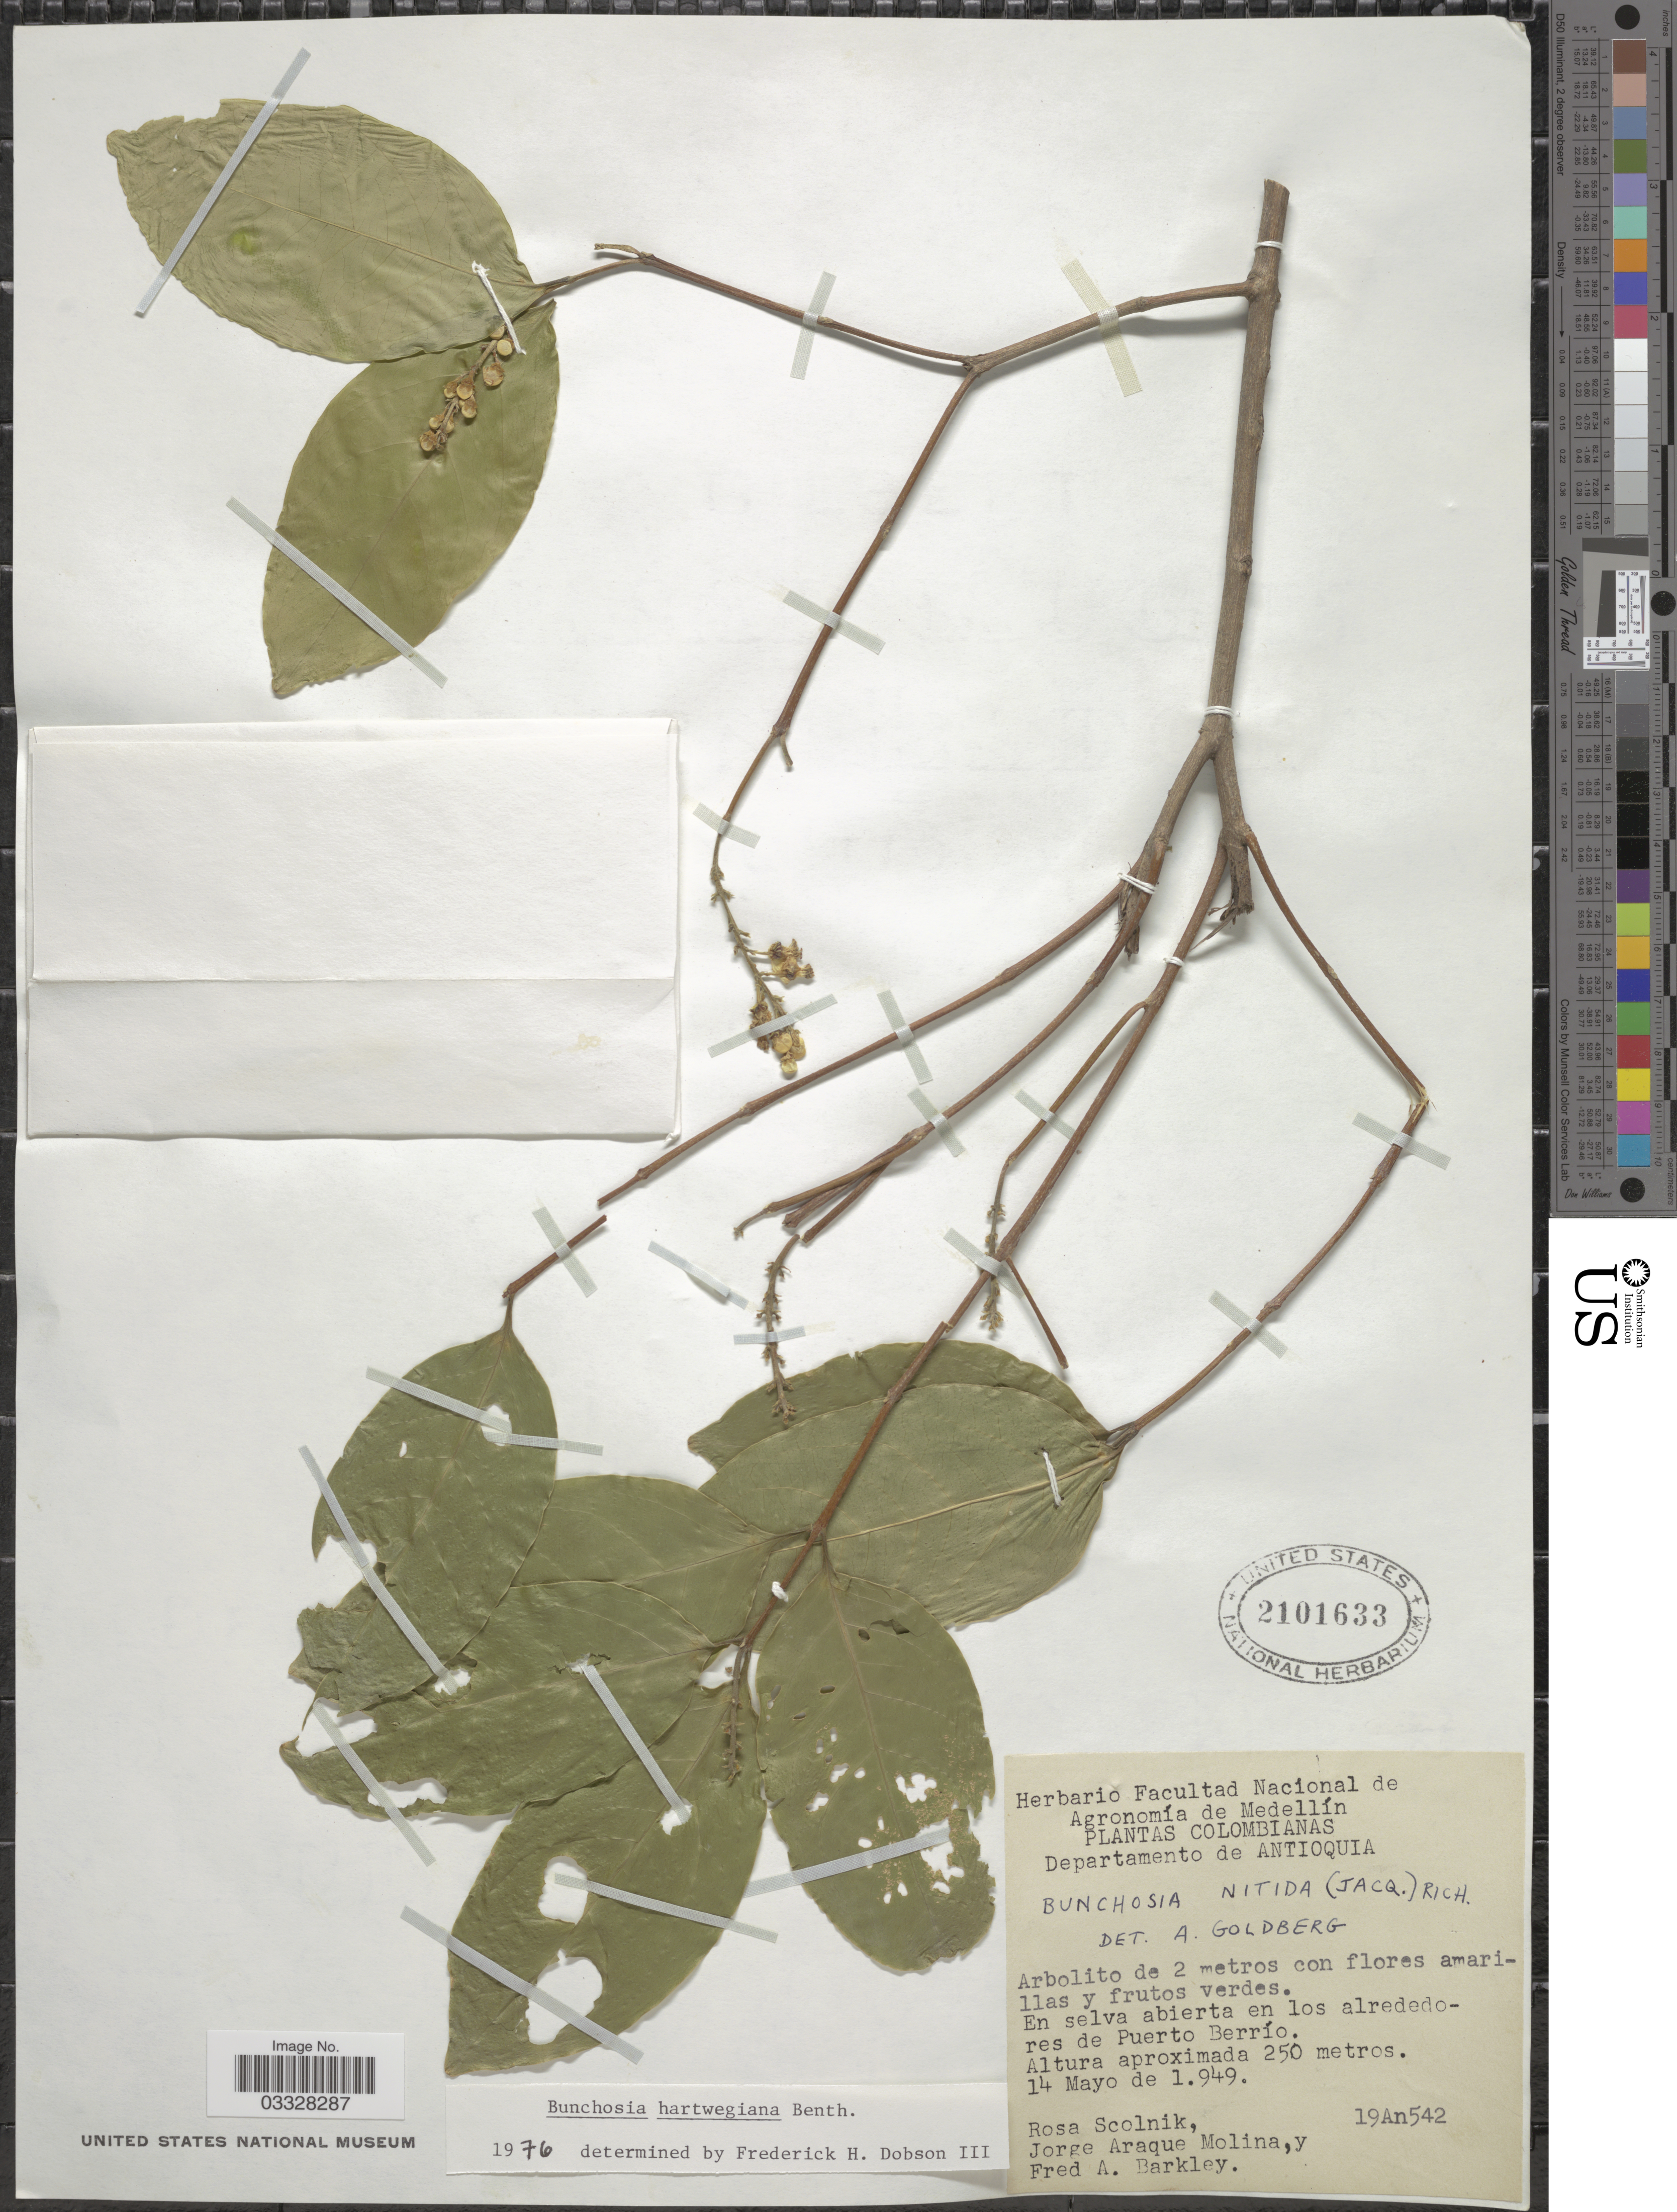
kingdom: Plantae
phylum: Tracheophyta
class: Magnoliopsida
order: Malpighiales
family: Malpighiaceae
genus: Bunchosia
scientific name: Bunchosia hartwegiana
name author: Benth.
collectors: R. Scolnik, J. Araque Molina & F. A. Barkley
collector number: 19An542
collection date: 1949-05-14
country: Colombia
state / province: Antioquia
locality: Departamento de Antioquia. En selva abierta en los alrededores de Puerto Berrío.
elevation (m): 250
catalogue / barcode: US 2101633